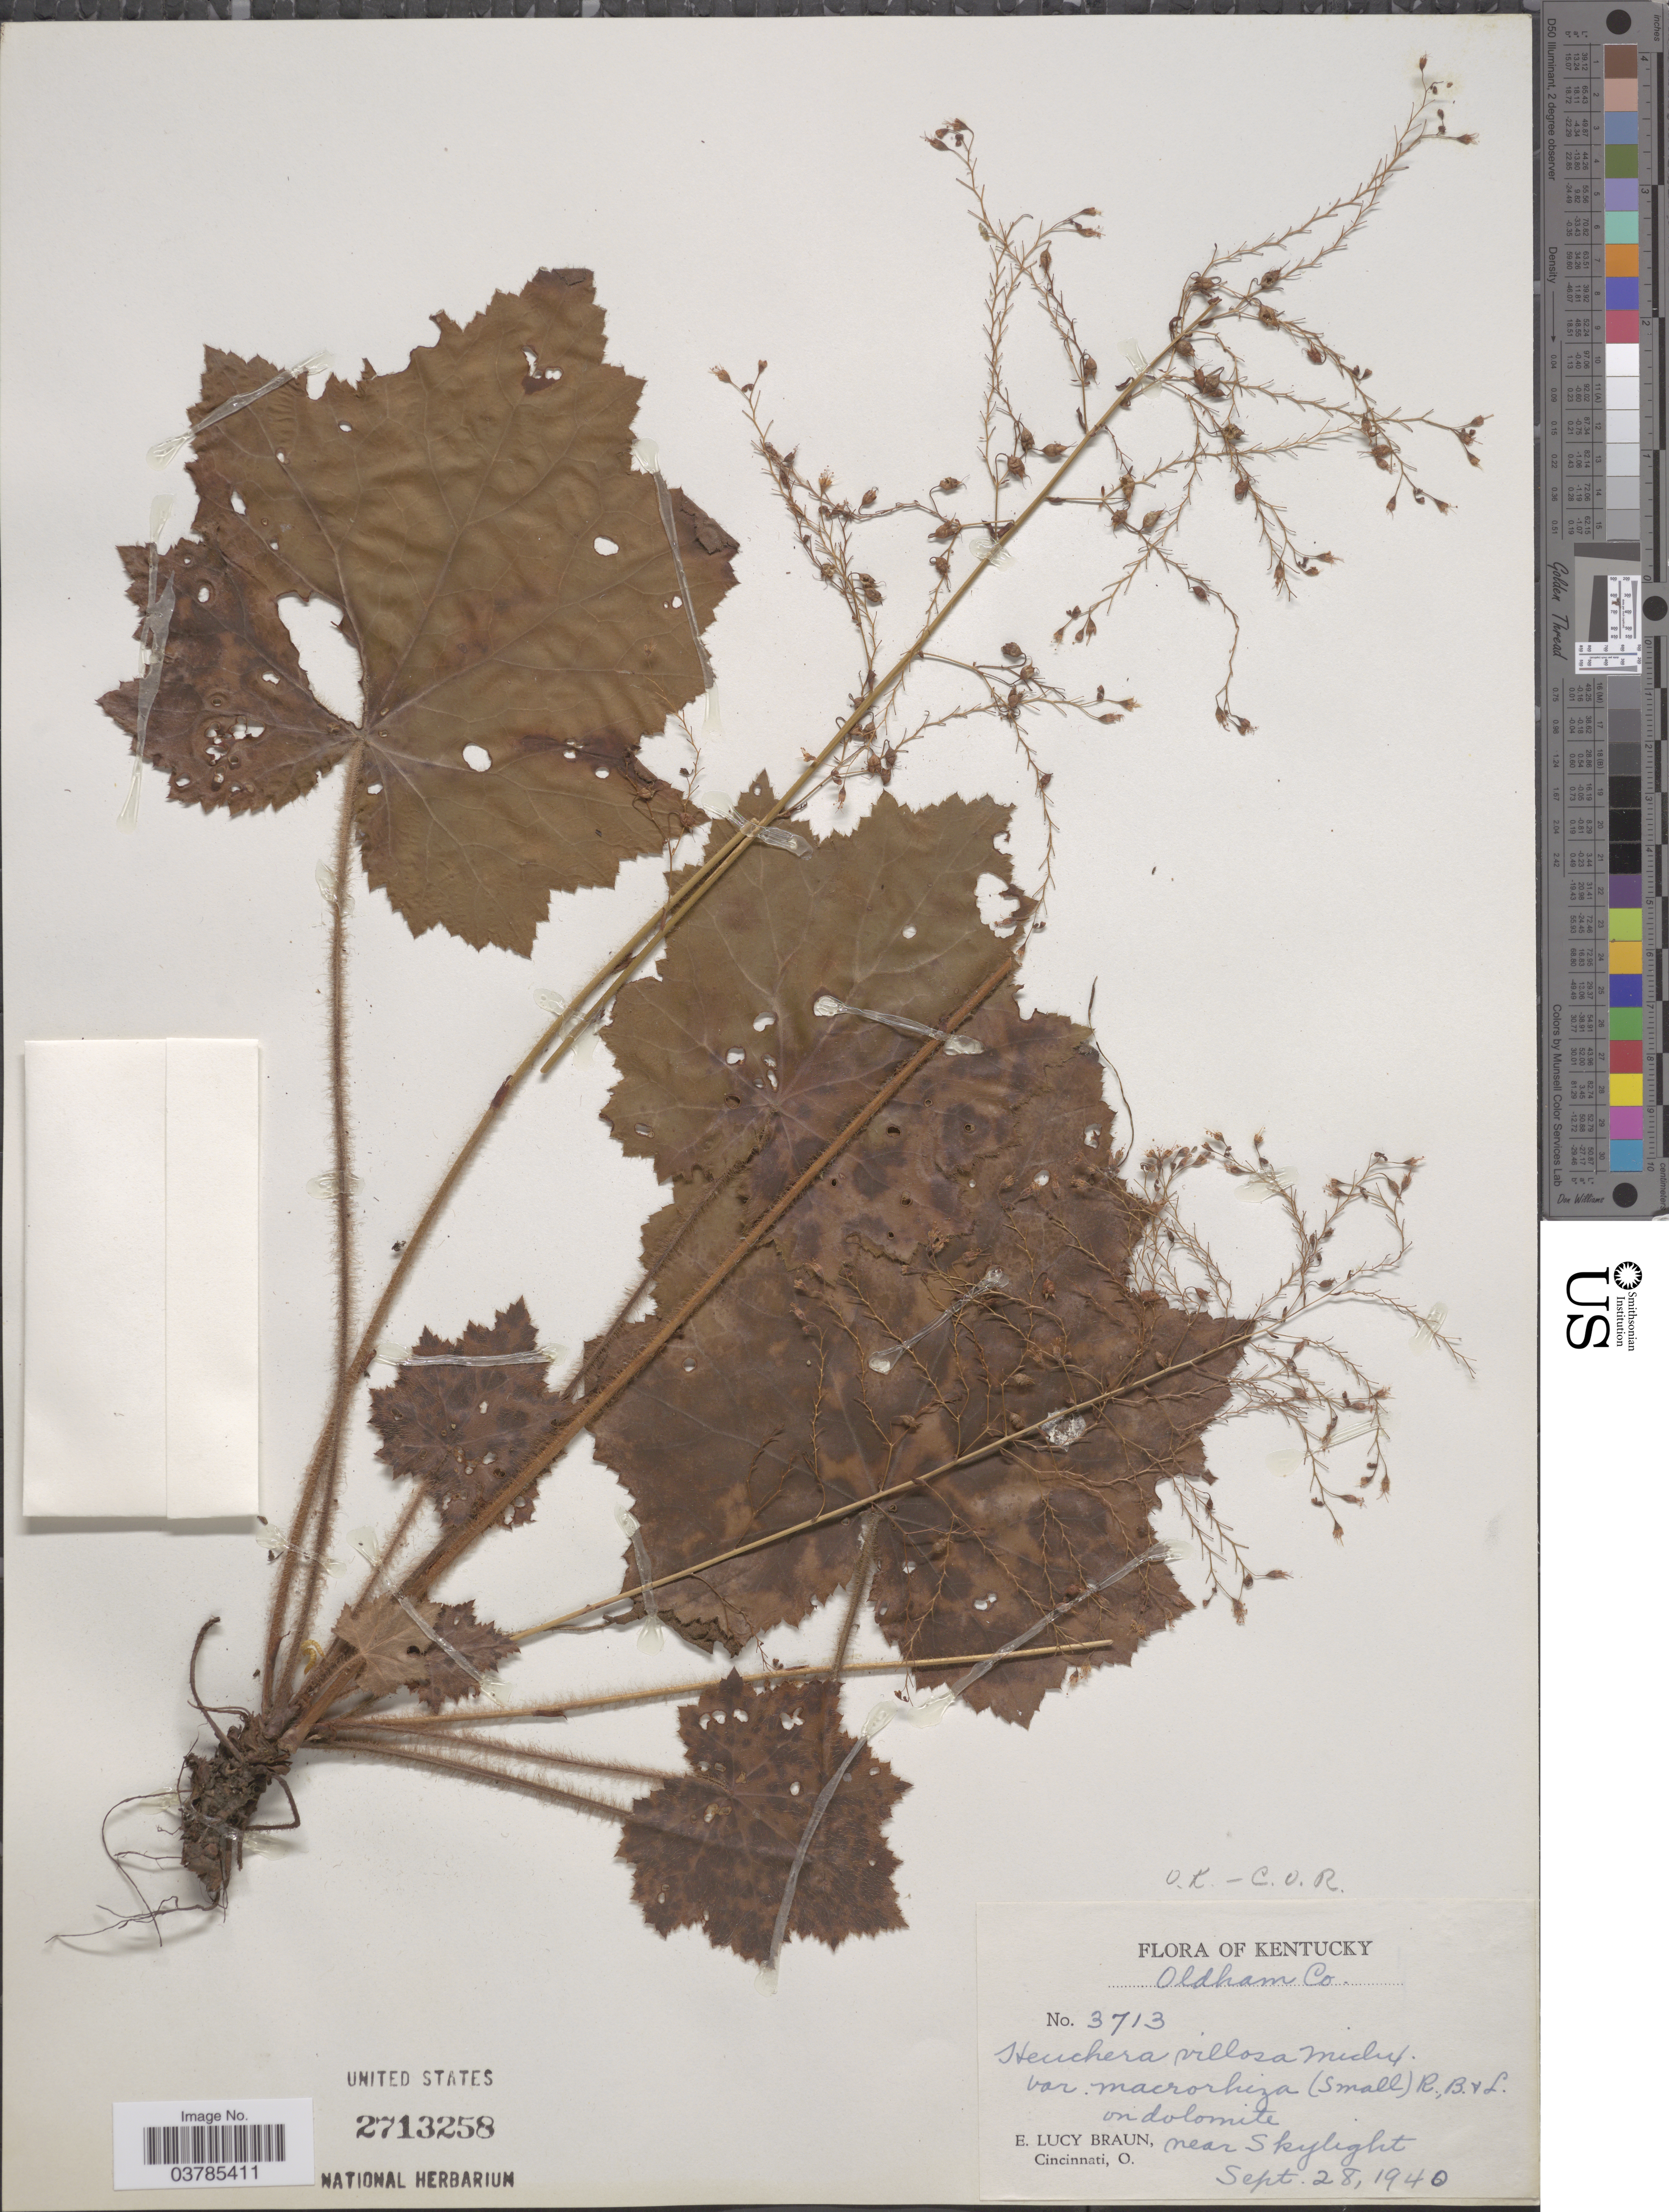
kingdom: Plantae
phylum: Tracheophyta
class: Magnoliopsida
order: Saxifragales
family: Saxifragaceae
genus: Heuchera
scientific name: Heuchera villosa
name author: Michx.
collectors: E. L. Braun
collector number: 3713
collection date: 1940-09-28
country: United States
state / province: Kentucky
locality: Oldham Co. Near Skylight.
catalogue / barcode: US 2713258